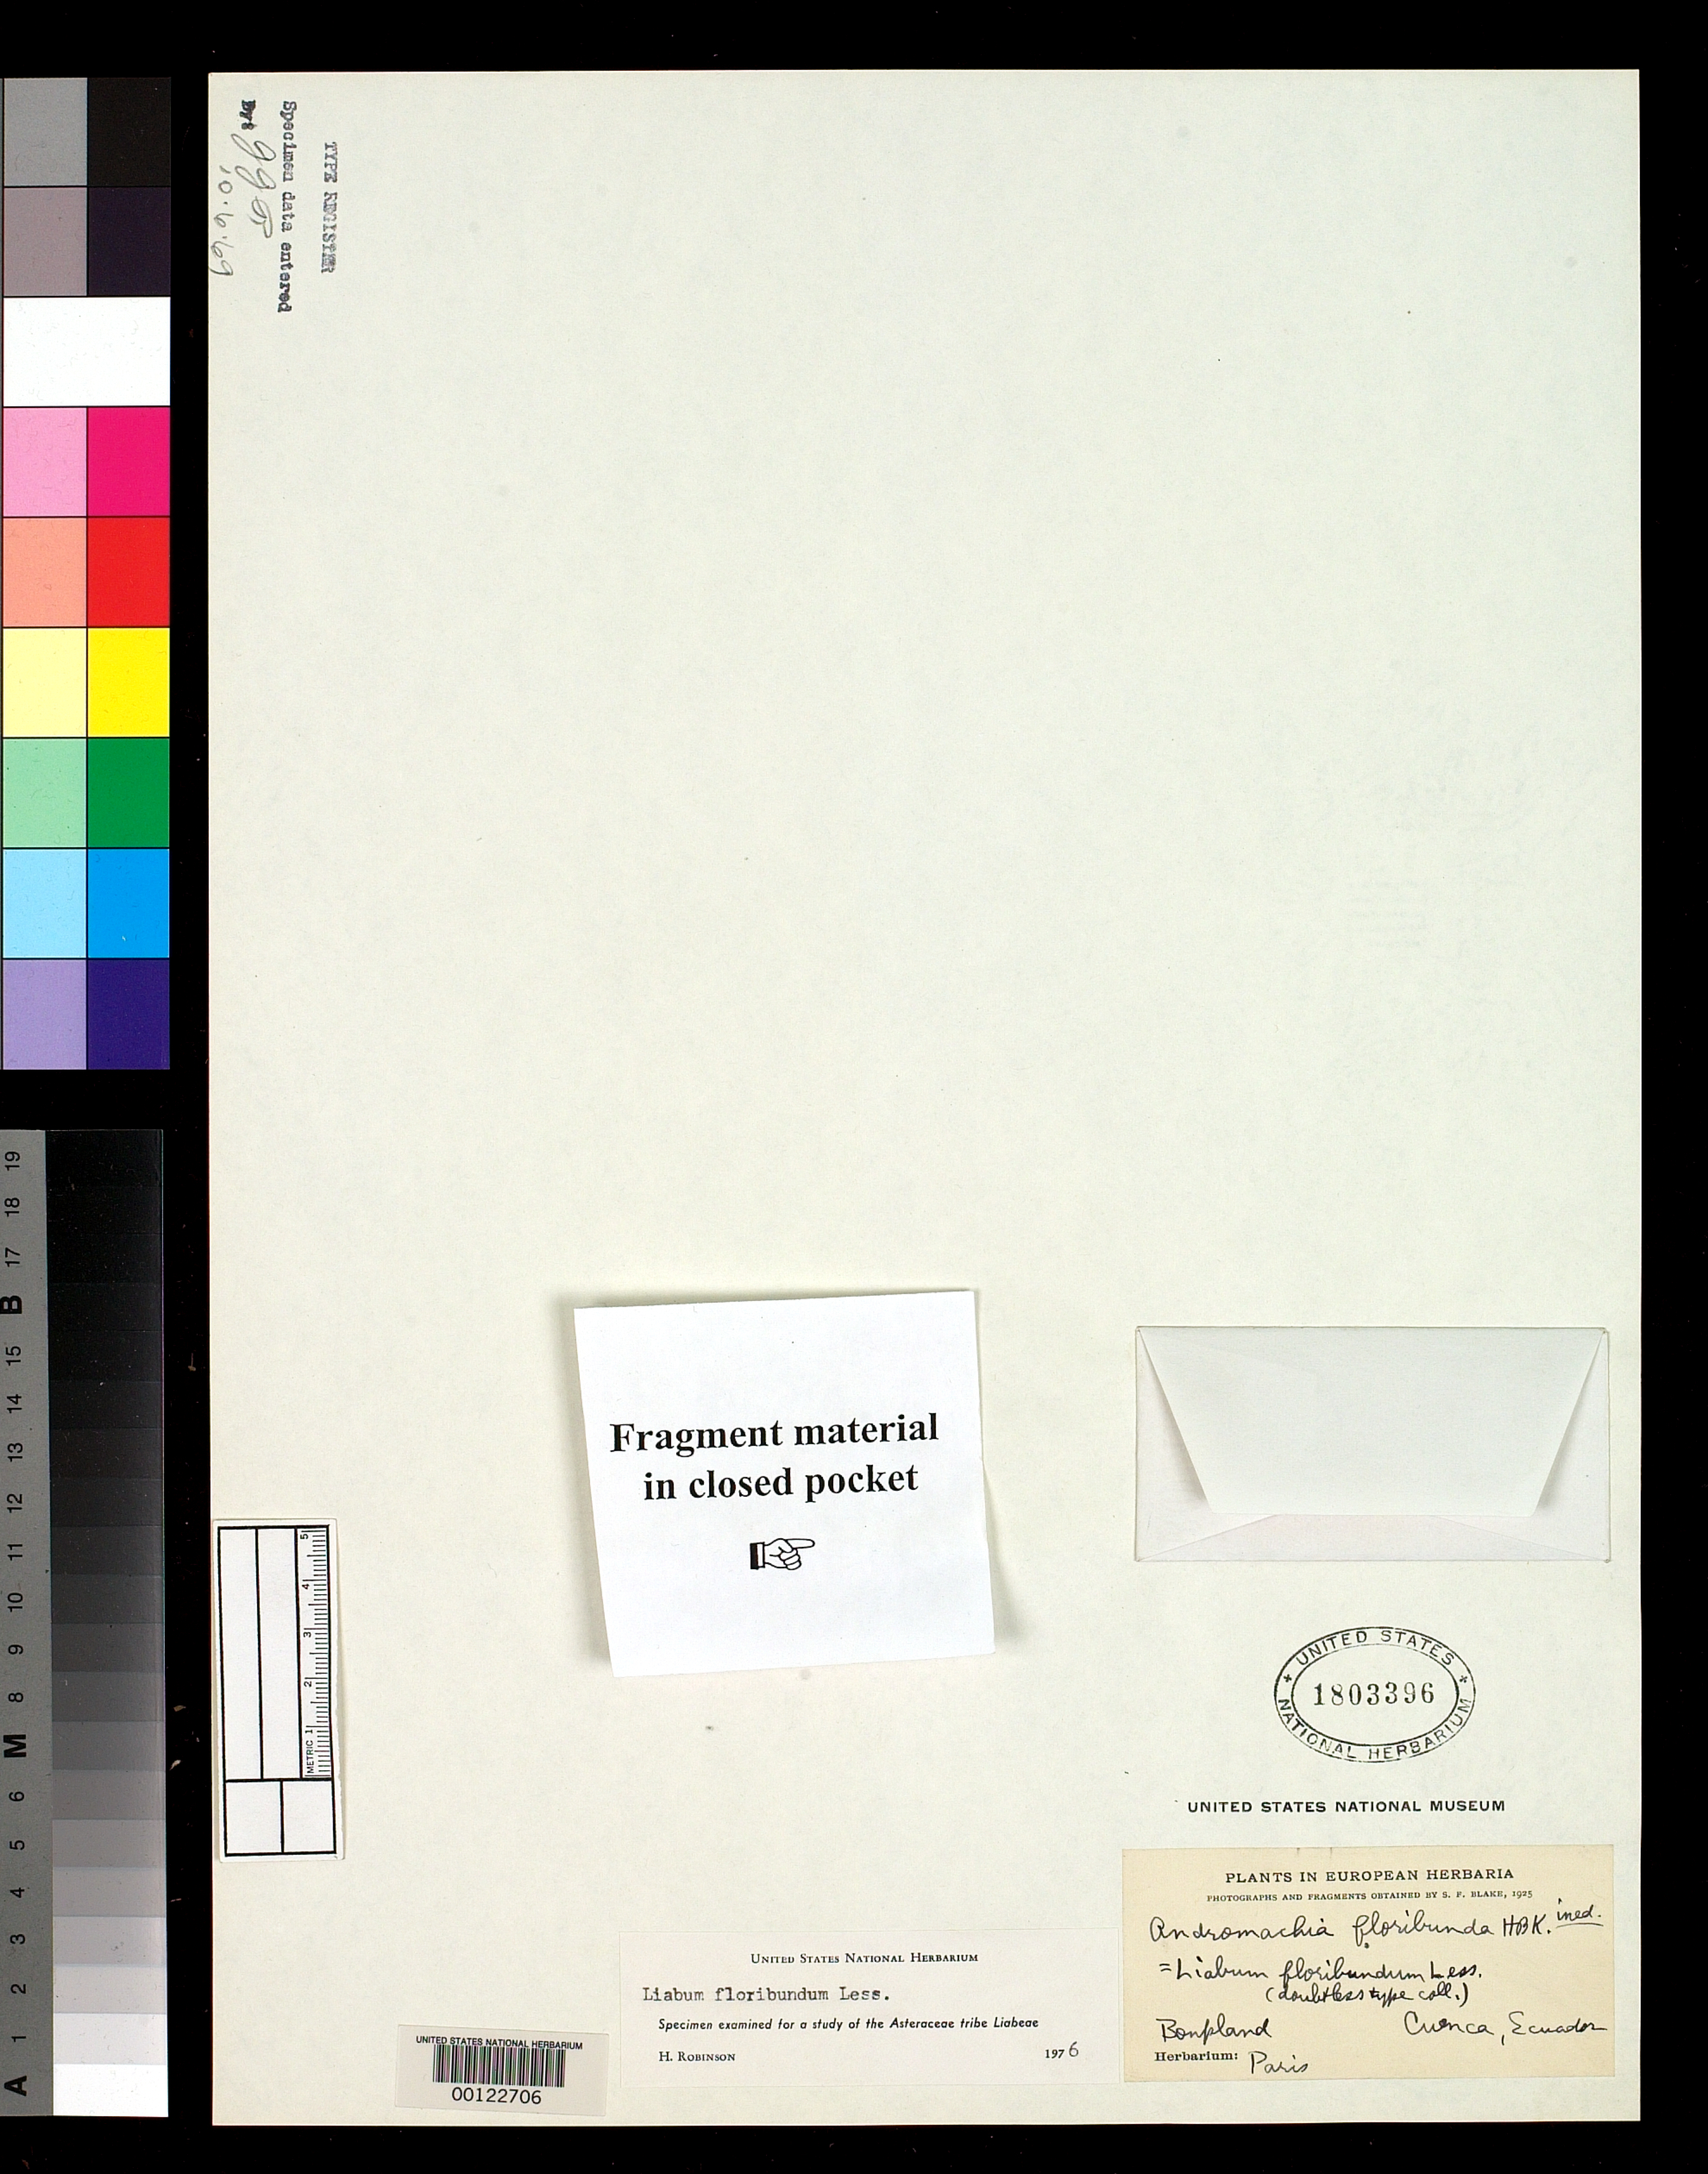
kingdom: Plantae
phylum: Tracheophyta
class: Magnoliopsida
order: Asterales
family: Asteraceae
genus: Liabum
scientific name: Liabum floribundum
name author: Less.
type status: Type Collection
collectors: F. W. Humboldt & A. J. A. Bonpland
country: Ecuador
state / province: Azuay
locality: Cuenca.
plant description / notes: Fragmentary material of type specimen ex herb. Bonpland (Paris)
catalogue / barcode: US 1803396